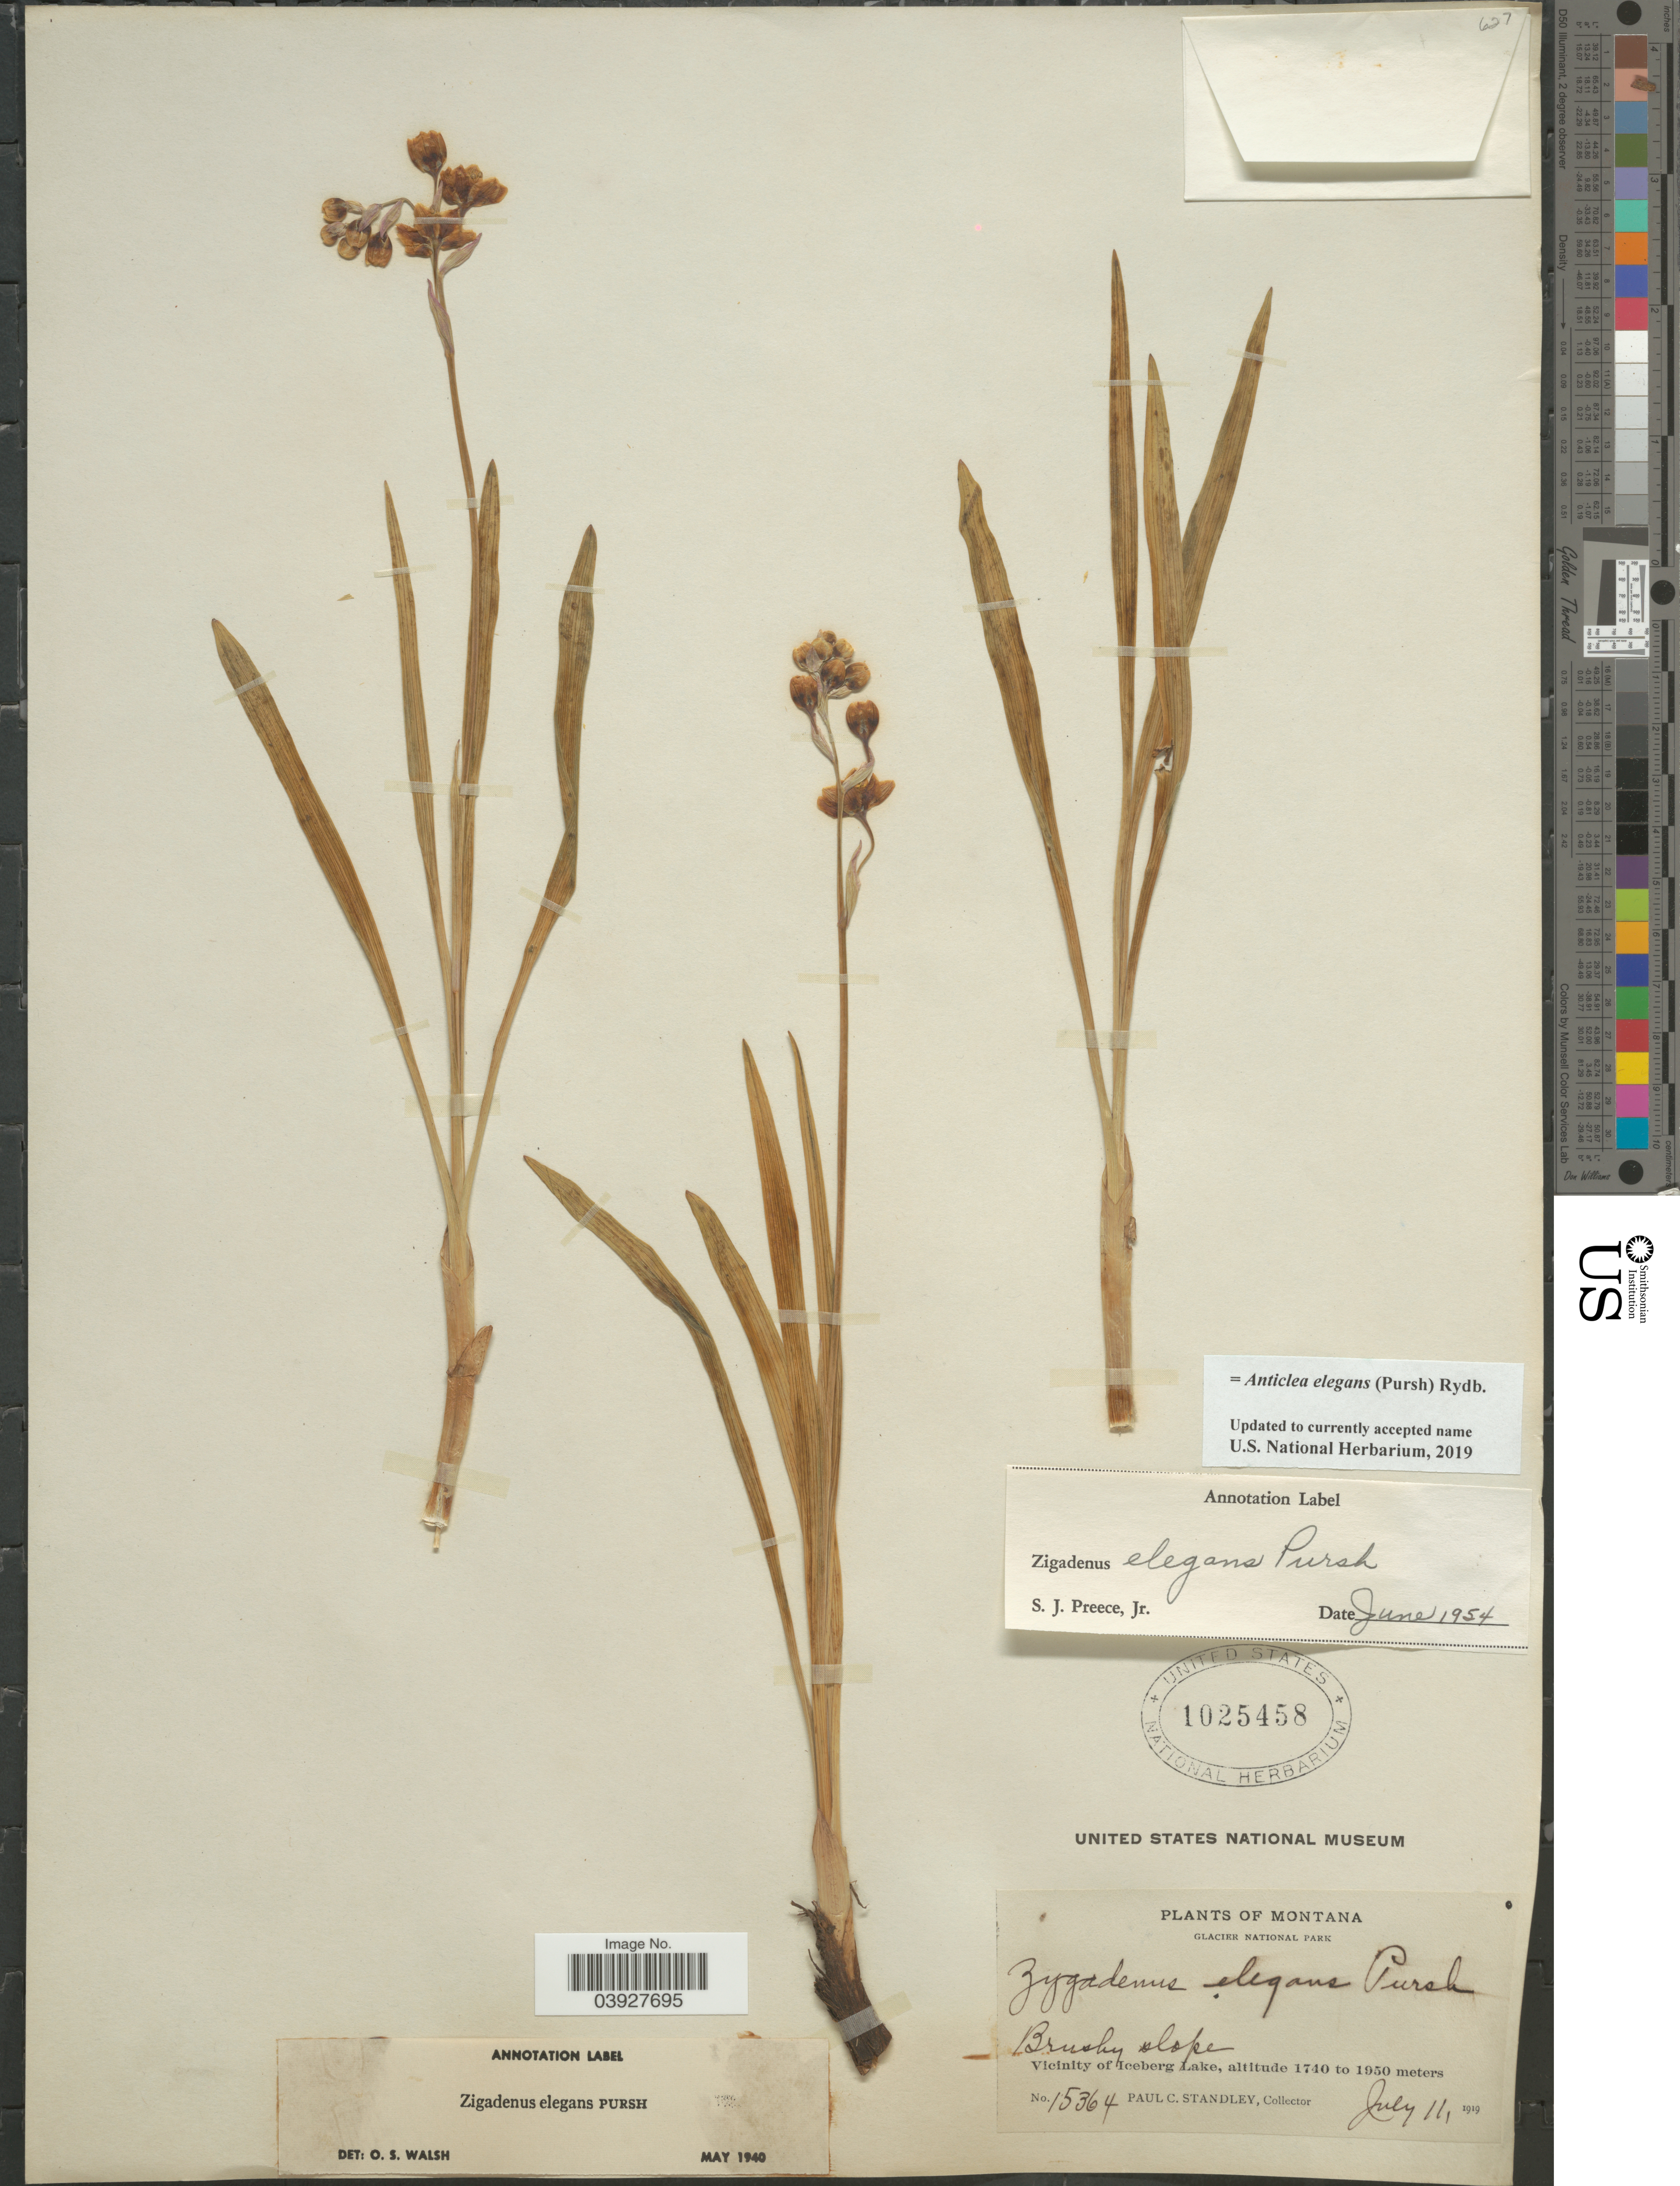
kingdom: Plantae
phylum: Tracheophyta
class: Liliopsida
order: Liliales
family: Melanthiaceae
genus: Anticlea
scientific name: Anticlea elegans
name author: (Pursh) Rydb.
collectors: P. C. Standley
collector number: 15364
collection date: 1919-07-11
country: United States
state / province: Montana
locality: Glacier National Park. Brushy slope. Vicinity of Iceberg Lake.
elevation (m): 1740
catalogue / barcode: US 1025458